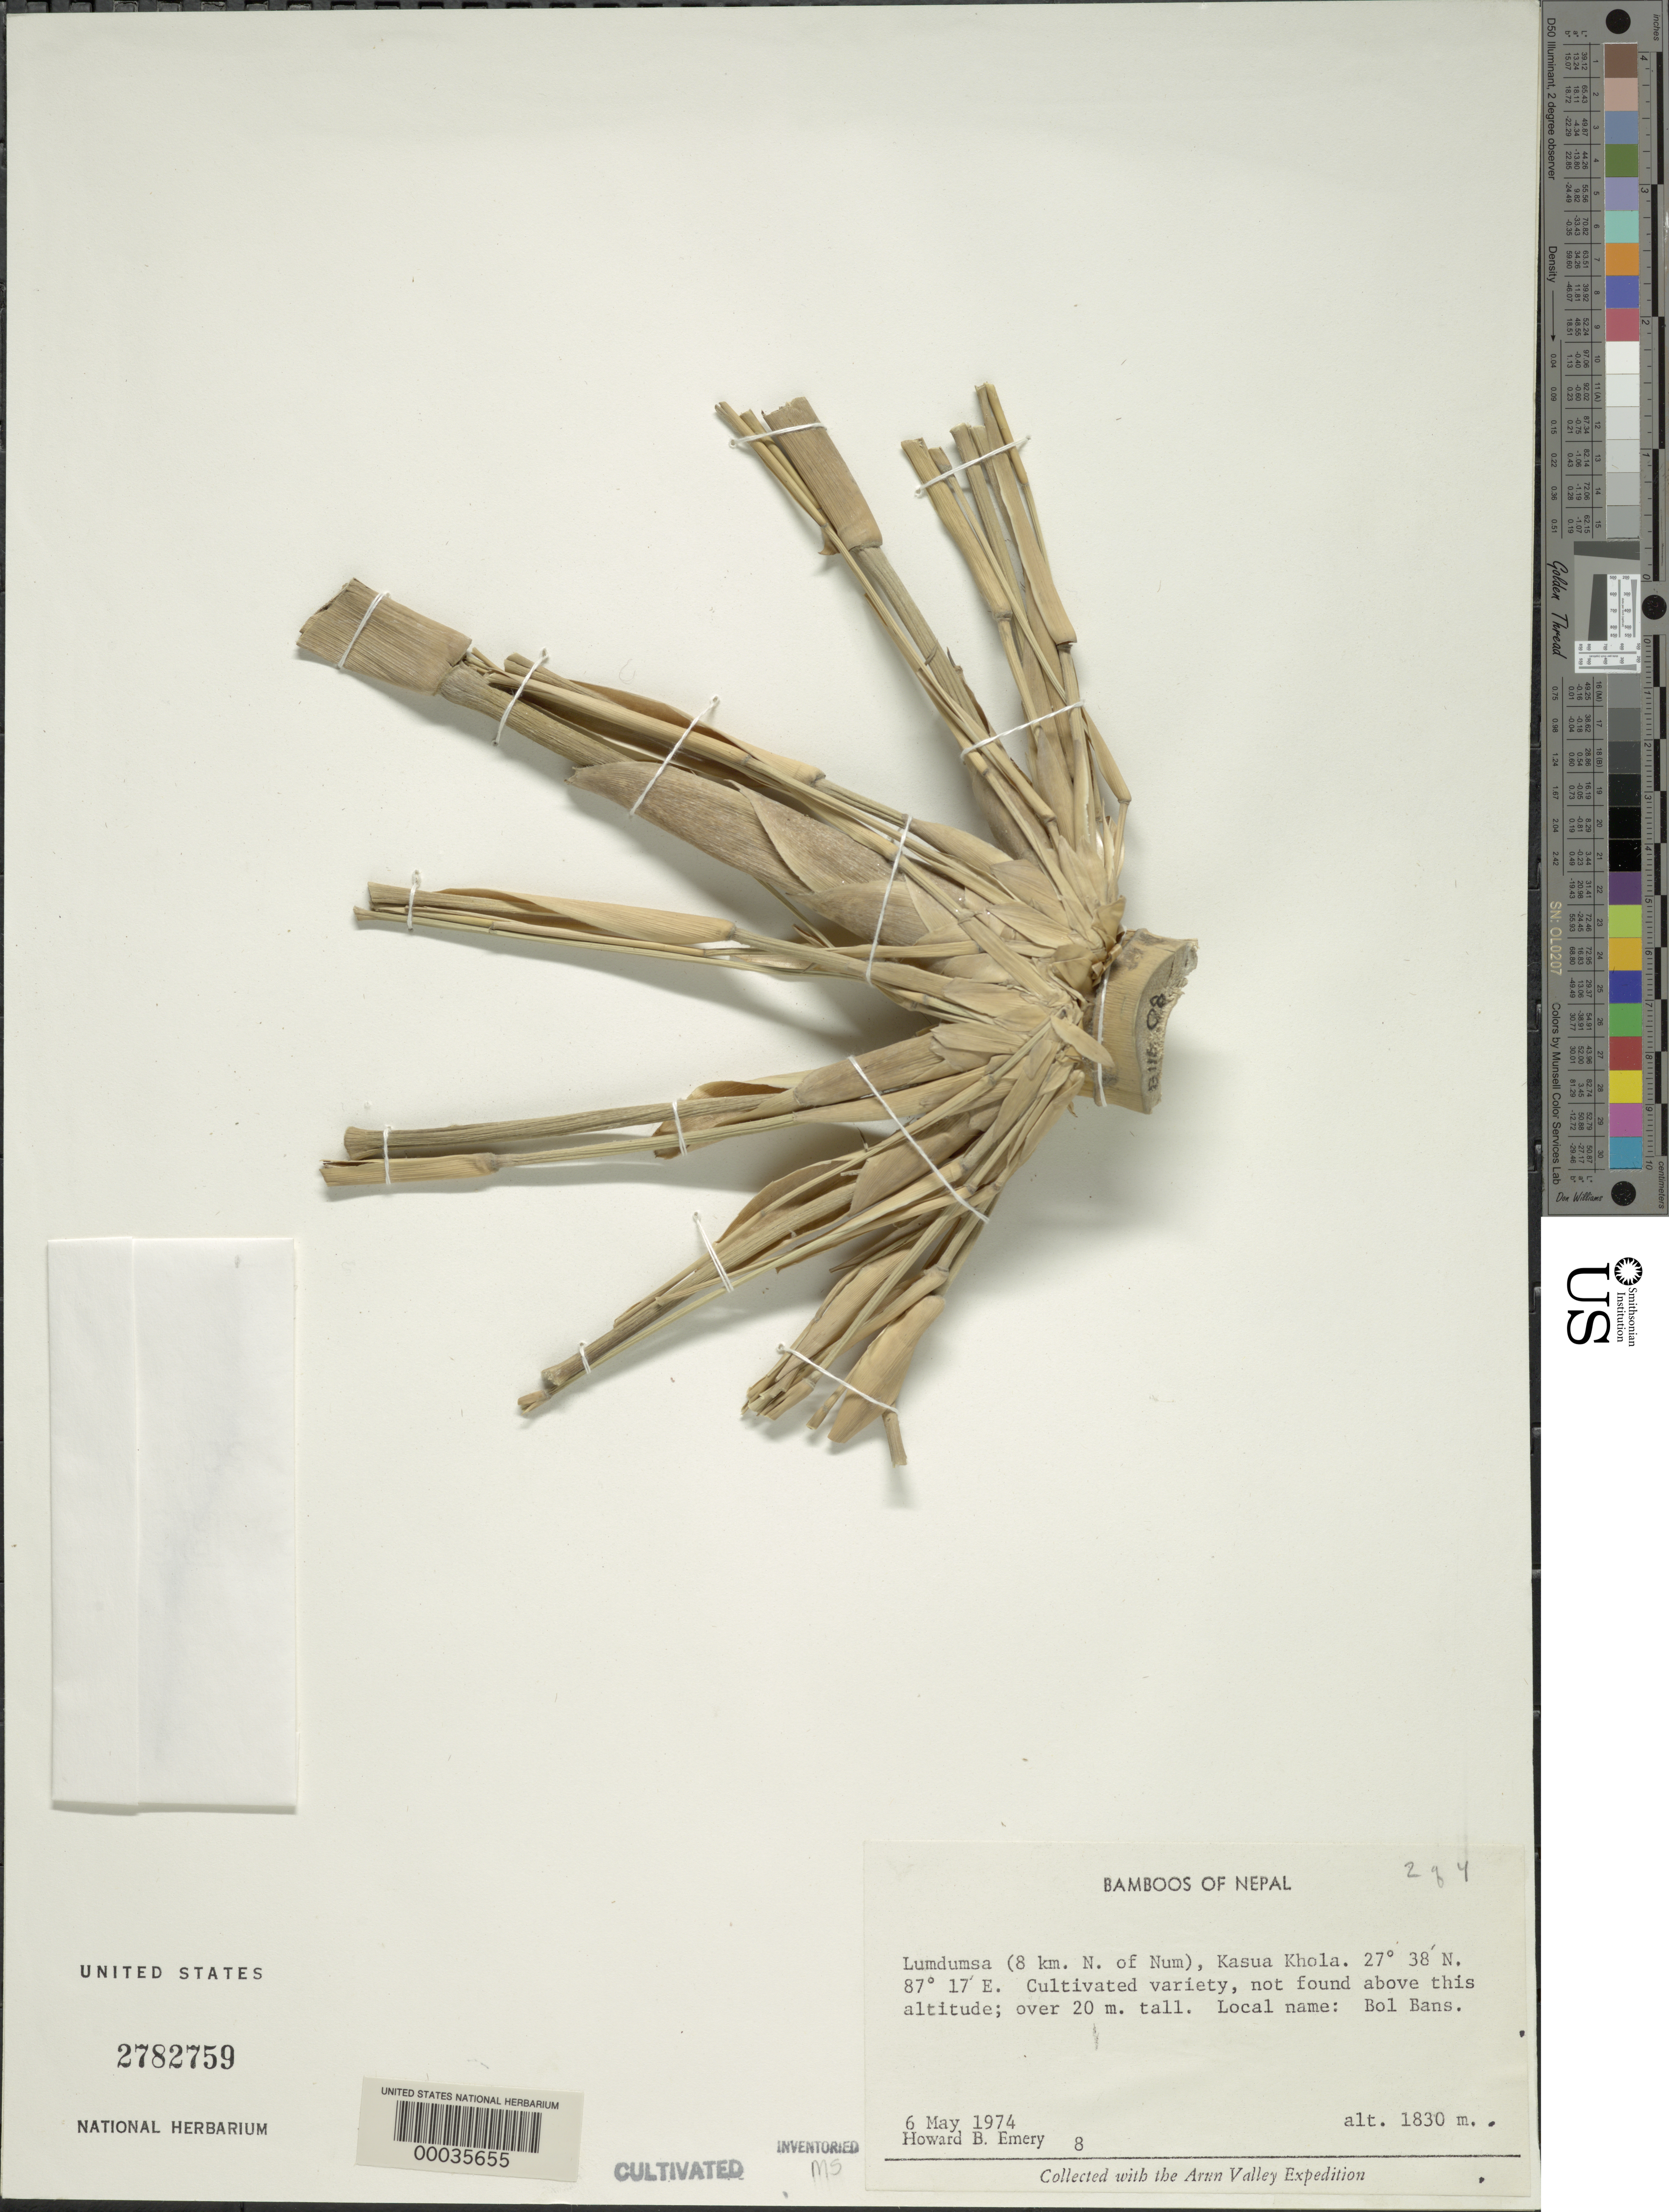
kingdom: Plantae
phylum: Tracheophyta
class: Liliopsida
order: Poales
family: Poaceae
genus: Dendrocalamus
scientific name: Dendrocalamus sp.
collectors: H. B. Emery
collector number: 8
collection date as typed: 06 May 1974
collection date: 1974-05-06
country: Nepal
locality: Lumdumsa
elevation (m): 1830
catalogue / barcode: US 2782759